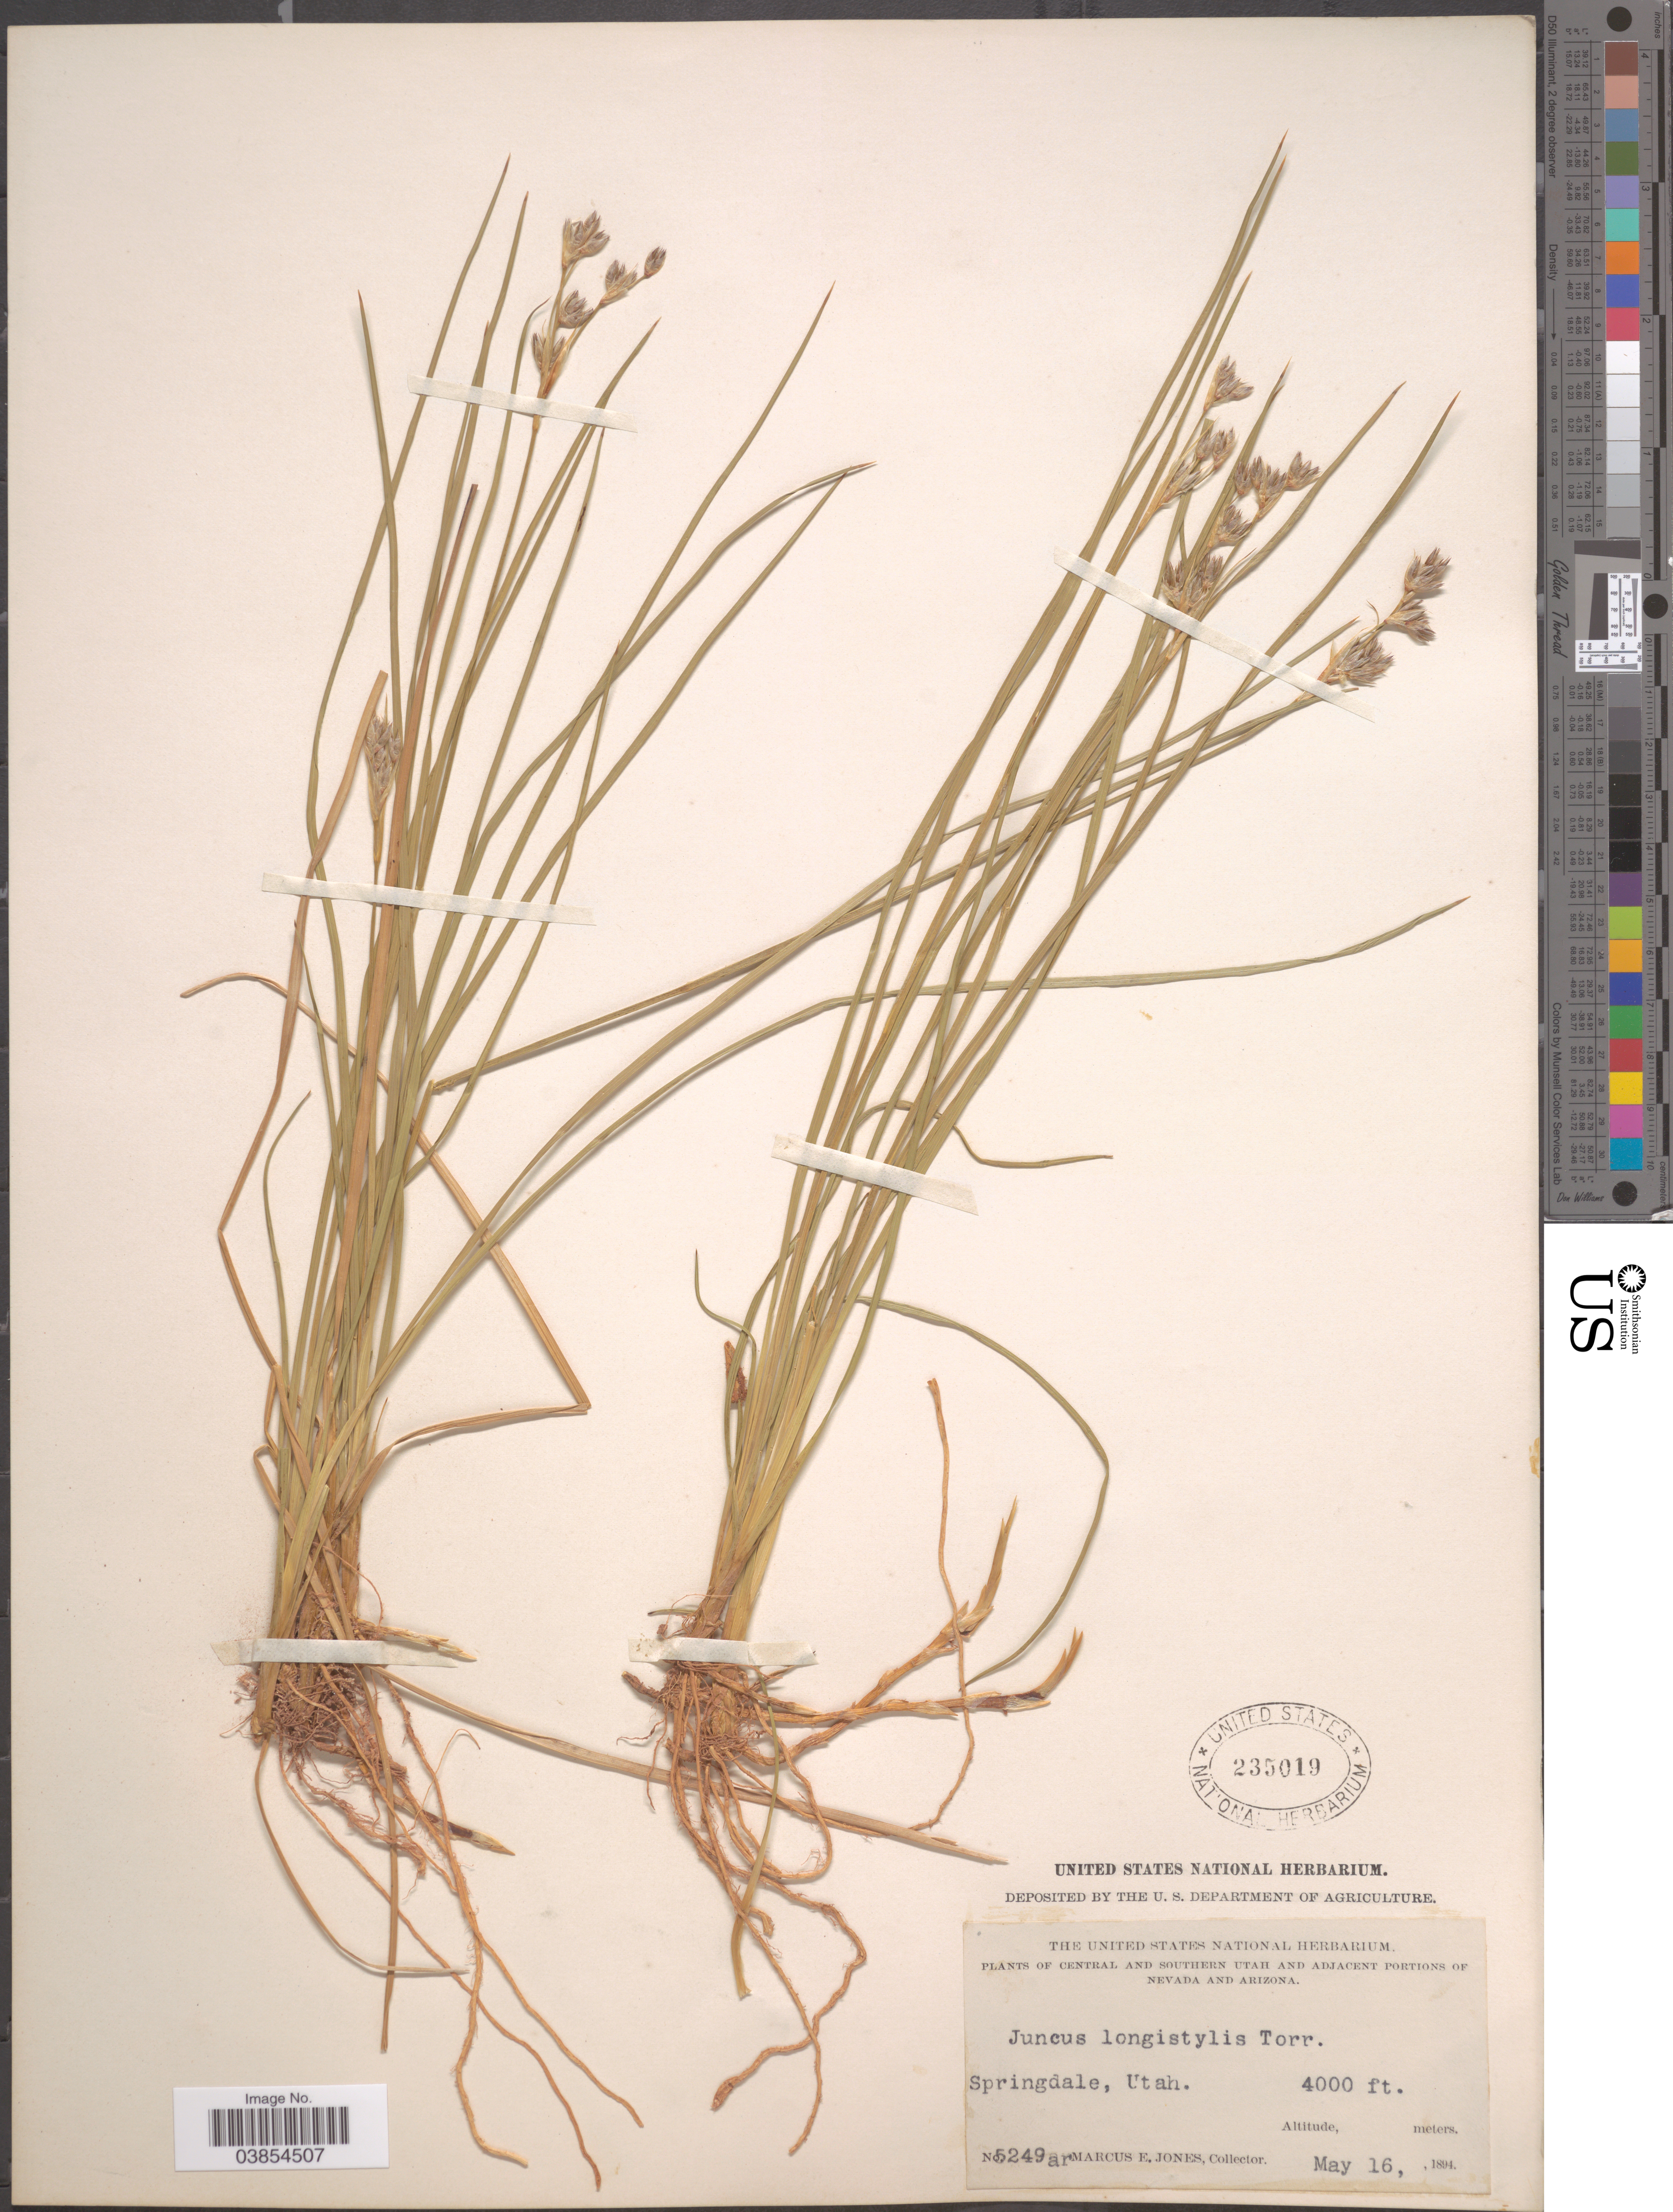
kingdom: Plantae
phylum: Tracheophyta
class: Liliopsida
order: Poales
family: Juncaceae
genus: Juncus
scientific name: Juncus longistylis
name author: Torr.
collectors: M. E. Jones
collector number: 5249ar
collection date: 1894-05-16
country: United States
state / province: Utah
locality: Central and Southern Utah. Springdale.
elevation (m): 1219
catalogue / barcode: US 235019